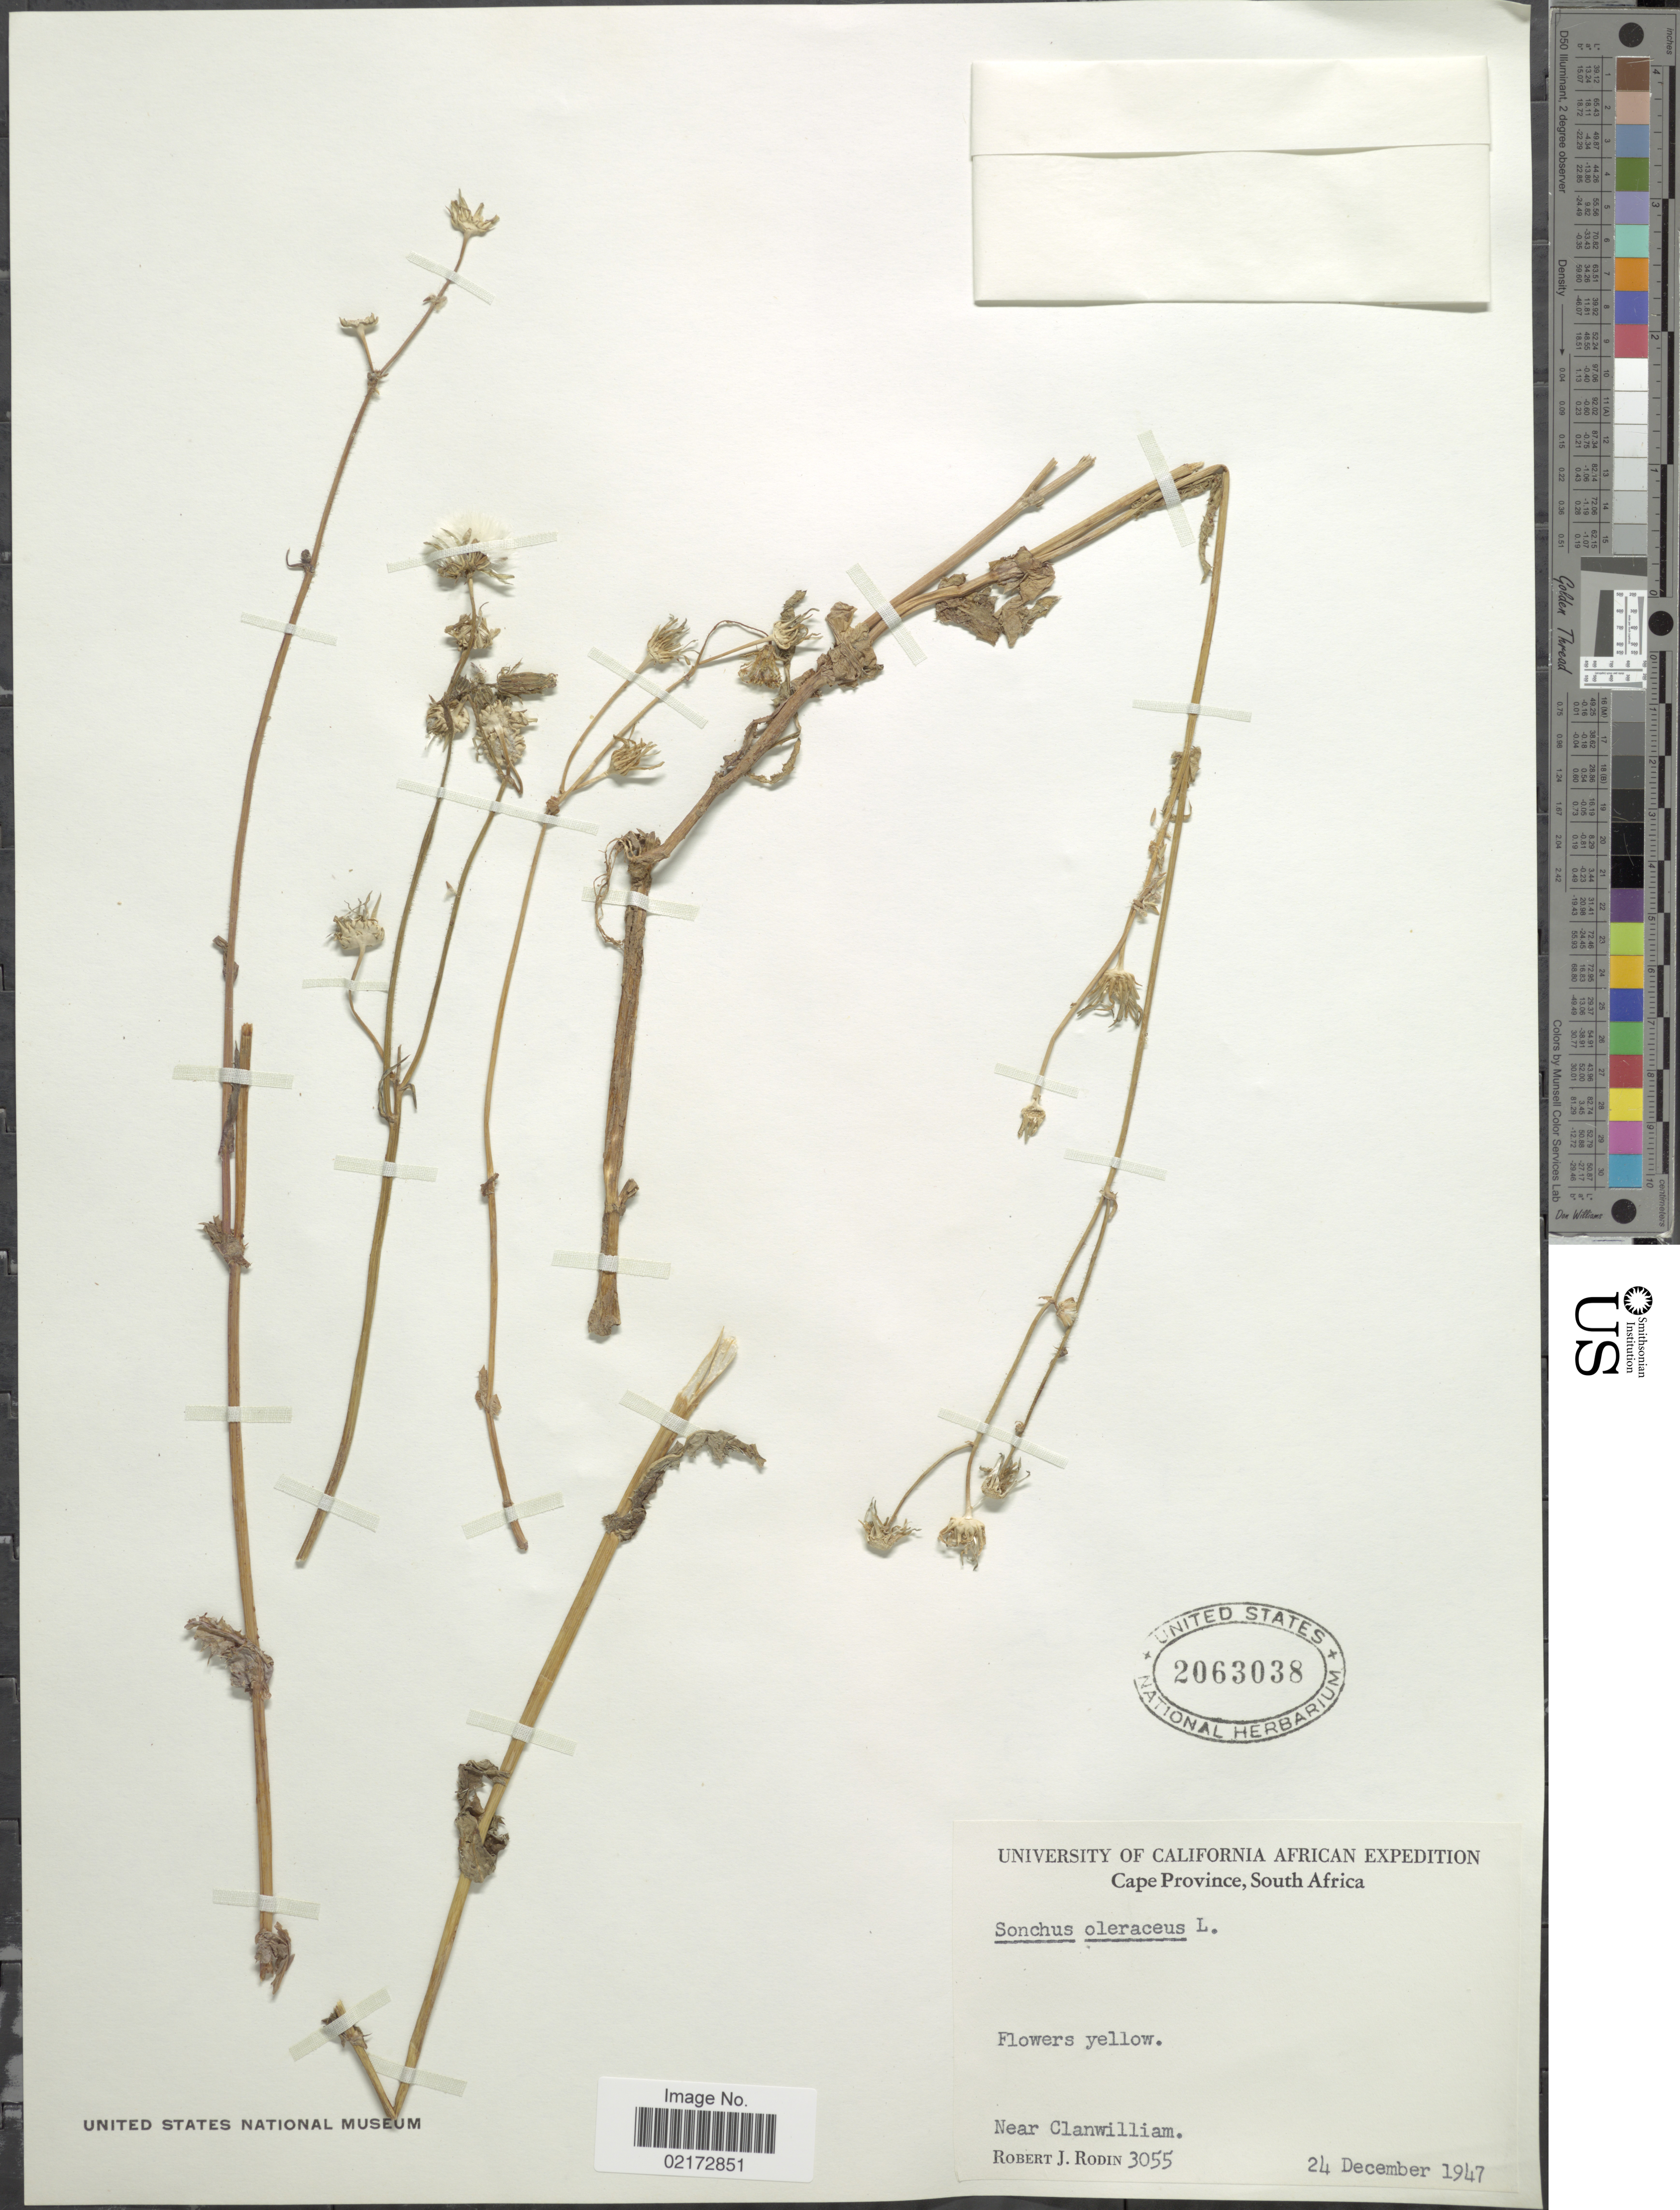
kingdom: Plantae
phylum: Tracheophyta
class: Magnoliopsida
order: Asterales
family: Asteraceae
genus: Sonchus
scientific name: Sonchus oleraceus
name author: L.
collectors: R. J. Rodin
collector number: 3055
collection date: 1947-12-24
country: South Africa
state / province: Western Cape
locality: near Clanwilliam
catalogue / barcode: US 2063038